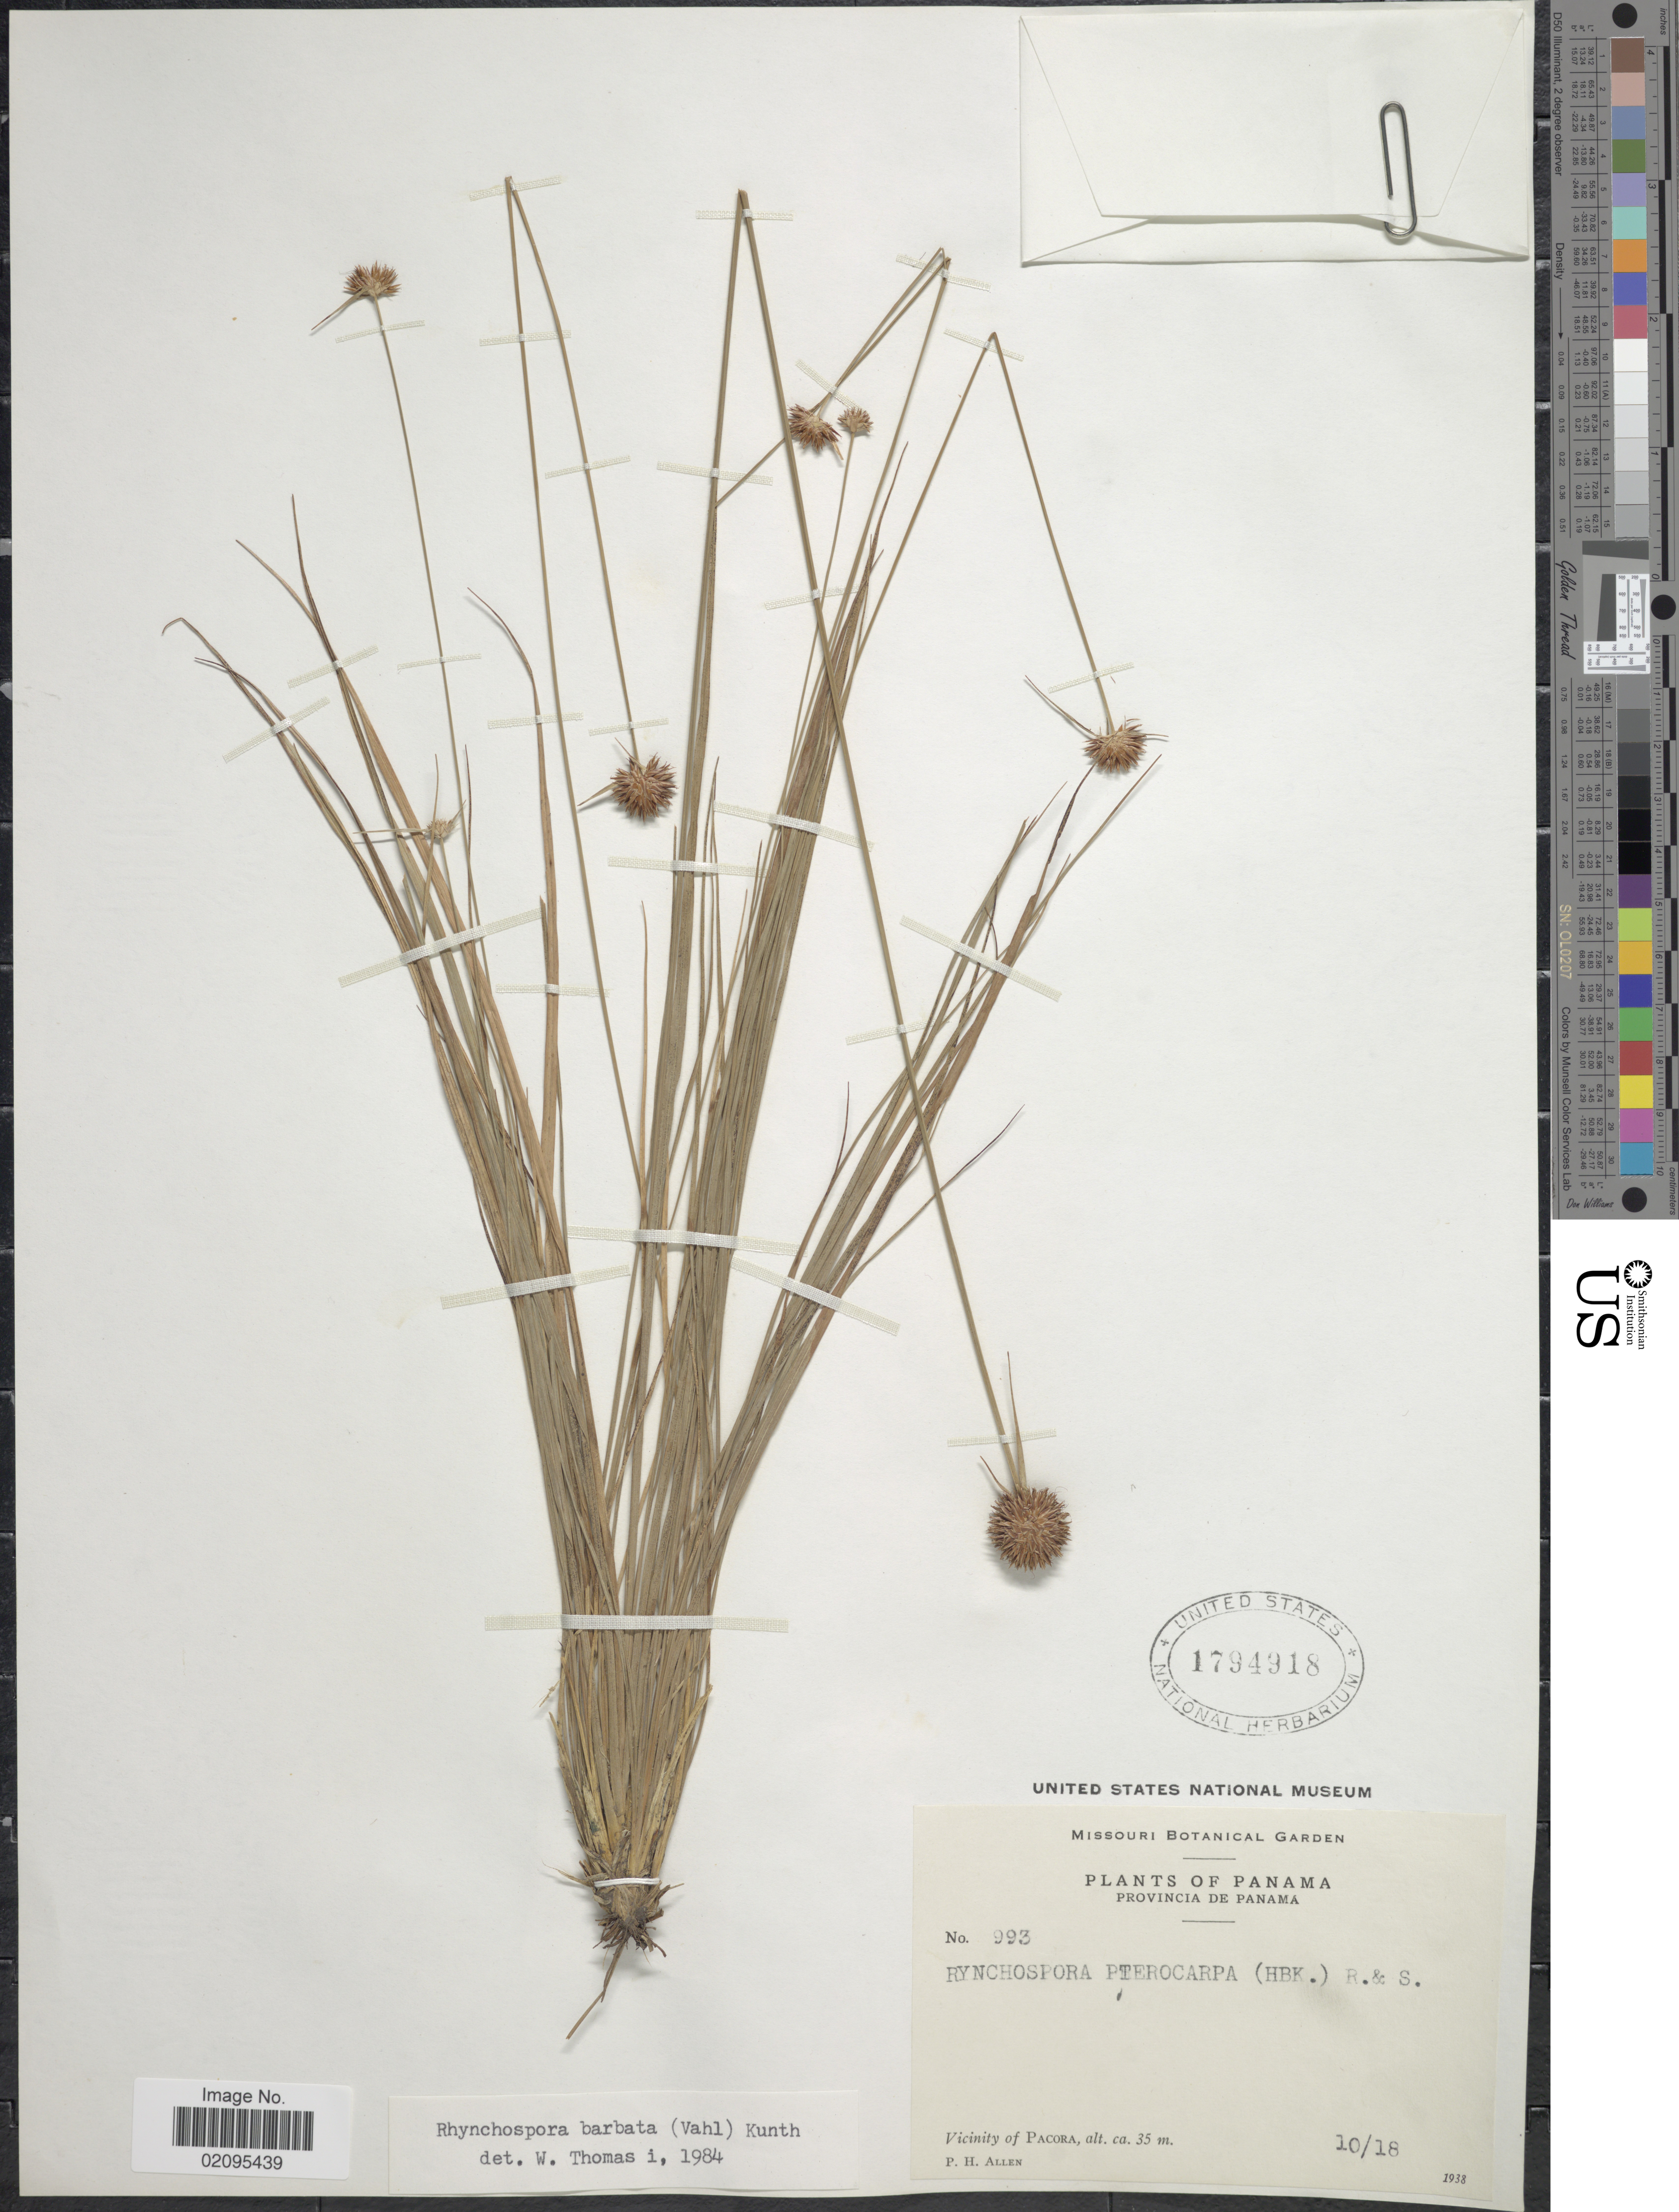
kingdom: Plantae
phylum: Tracheophyta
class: Liliopsida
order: Poales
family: Cyperaceae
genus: Rhynchospora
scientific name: Rhynchospora barbata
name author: (Vahl) Kunth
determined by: Alves, K.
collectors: P. H. Allen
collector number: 993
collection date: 1938-10-18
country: Panama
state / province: Panamá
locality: Vicinity of Pacora.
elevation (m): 35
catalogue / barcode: US 1794918